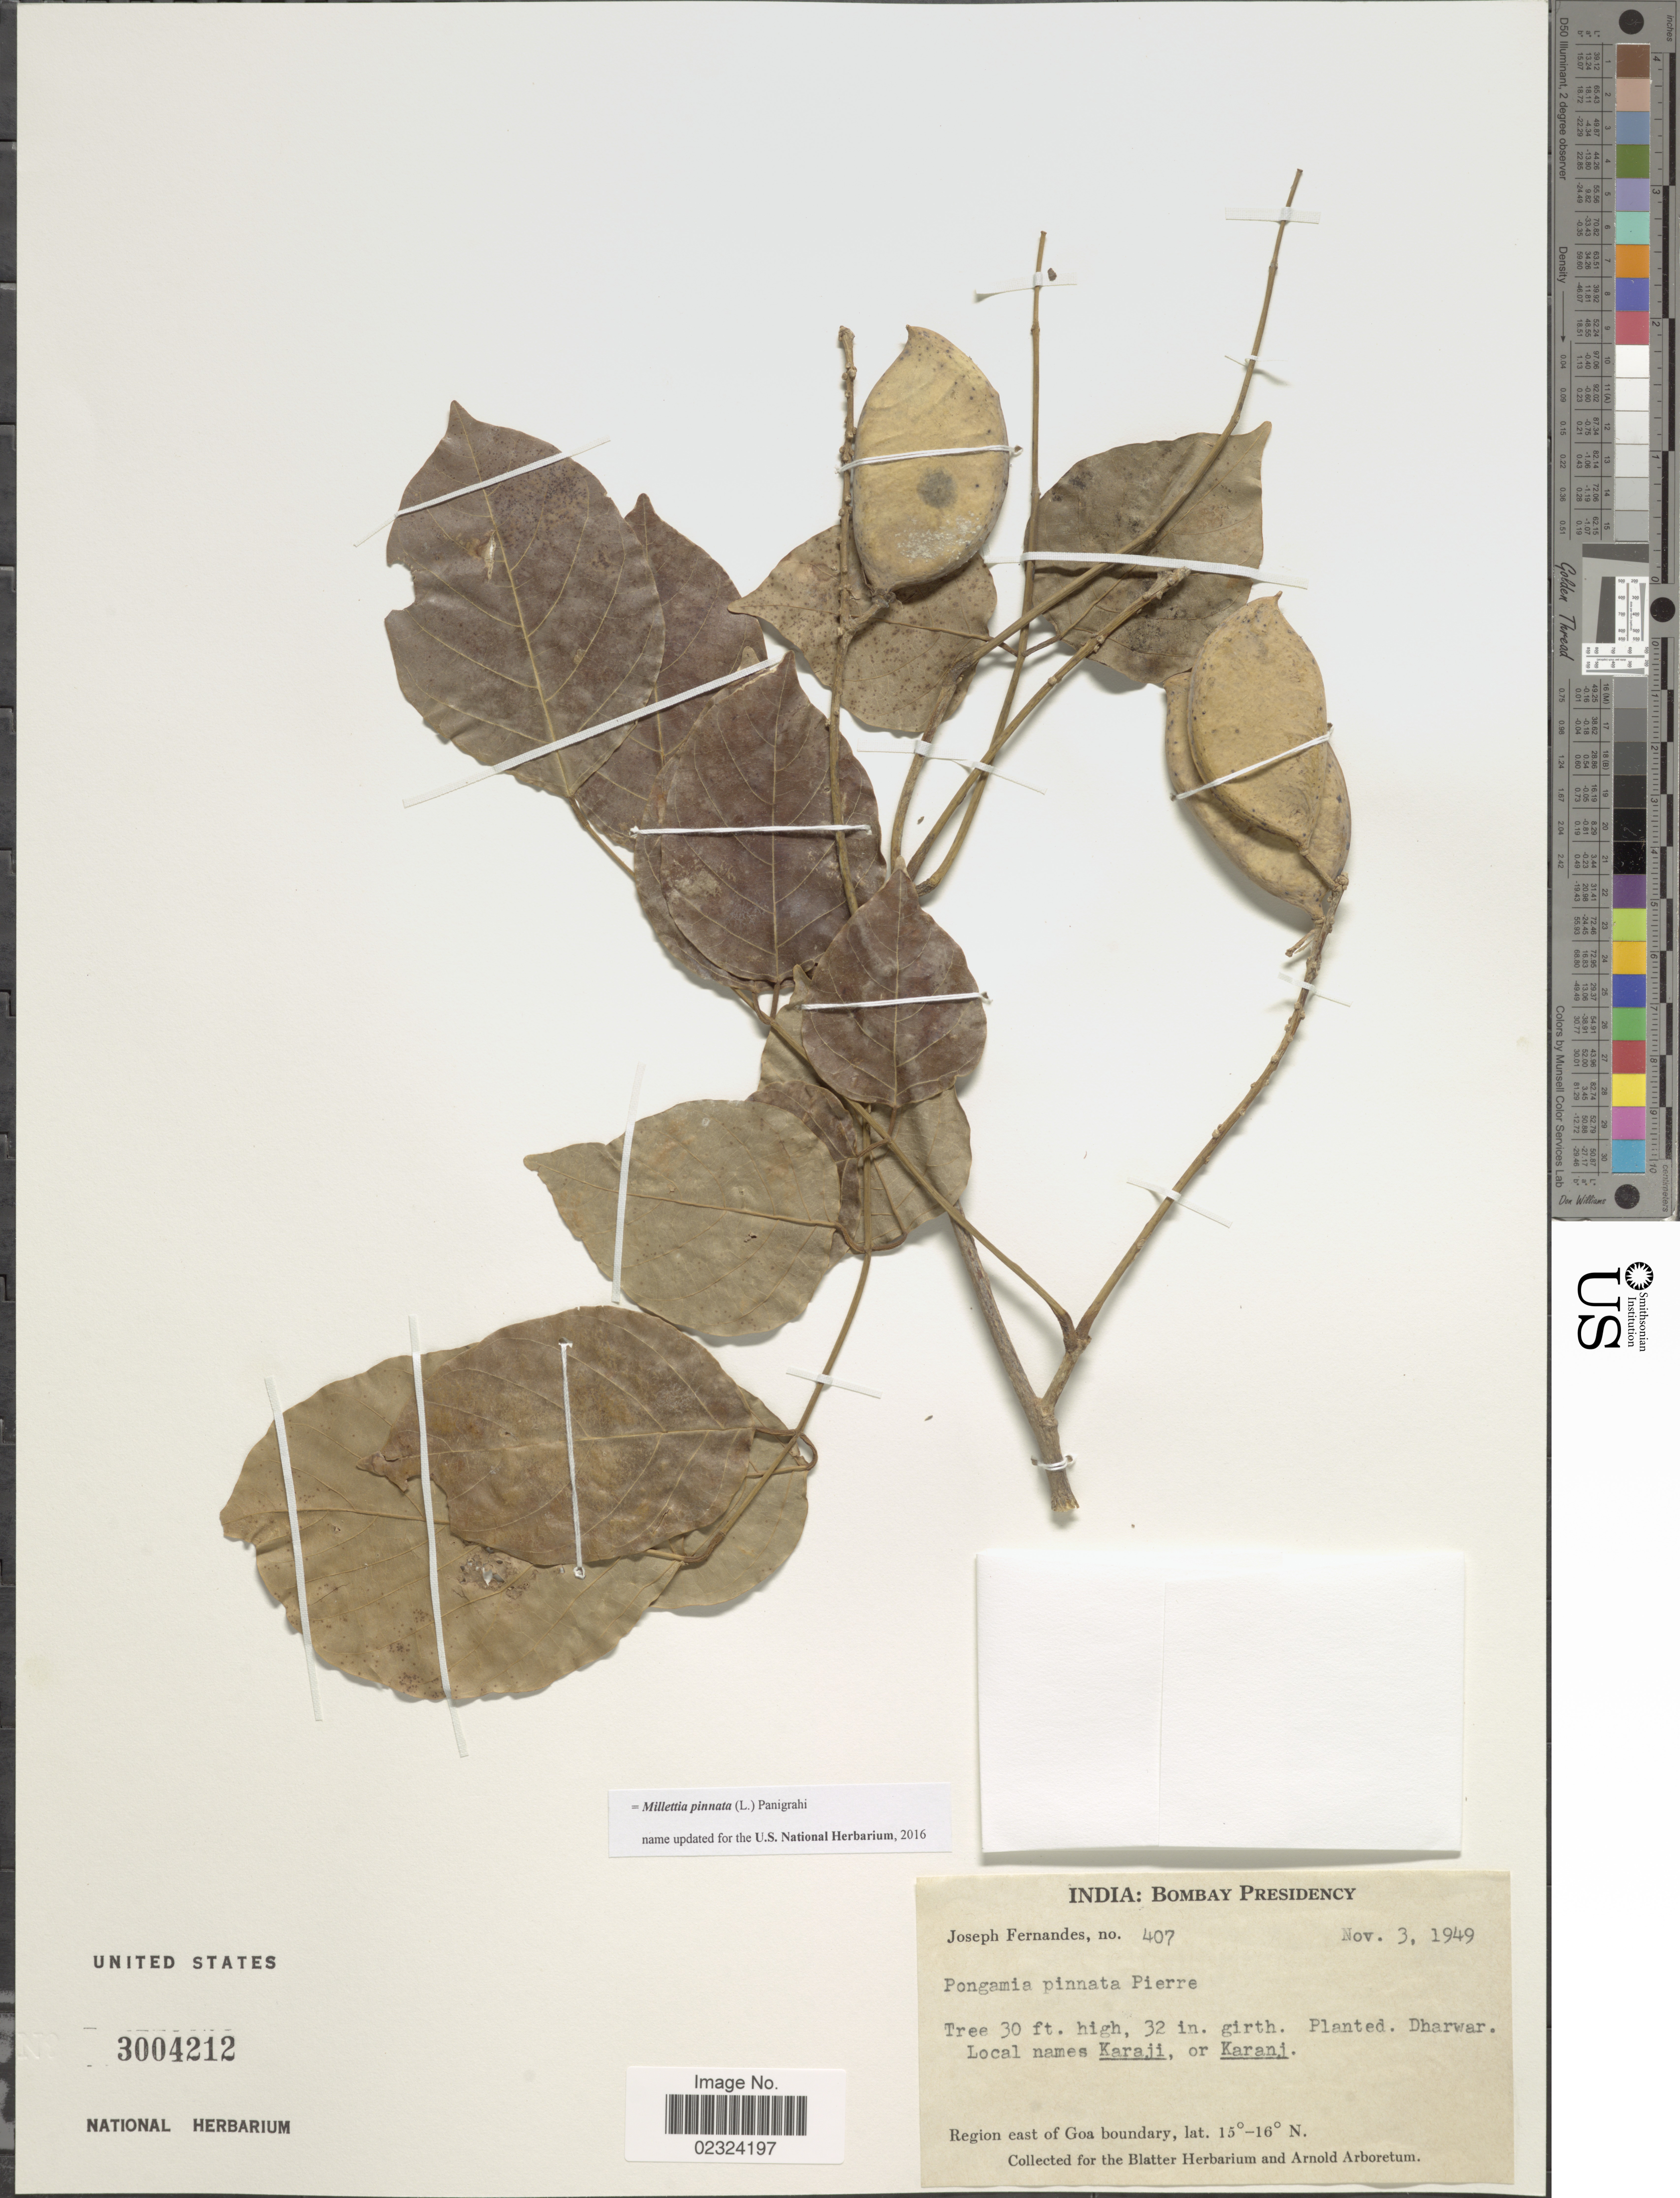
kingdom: Plantae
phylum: Tracheophyta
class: Magnoliopsida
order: Fabales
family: Fabaceae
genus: Millettia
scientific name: Millettia pinnata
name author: (L.) Panigrahi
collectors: J. Fernandes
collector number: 407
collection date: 1949-11-03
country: India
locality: Bombay Presidency. Region east of Goa boundary. Dharwar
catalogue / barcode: US 3004212